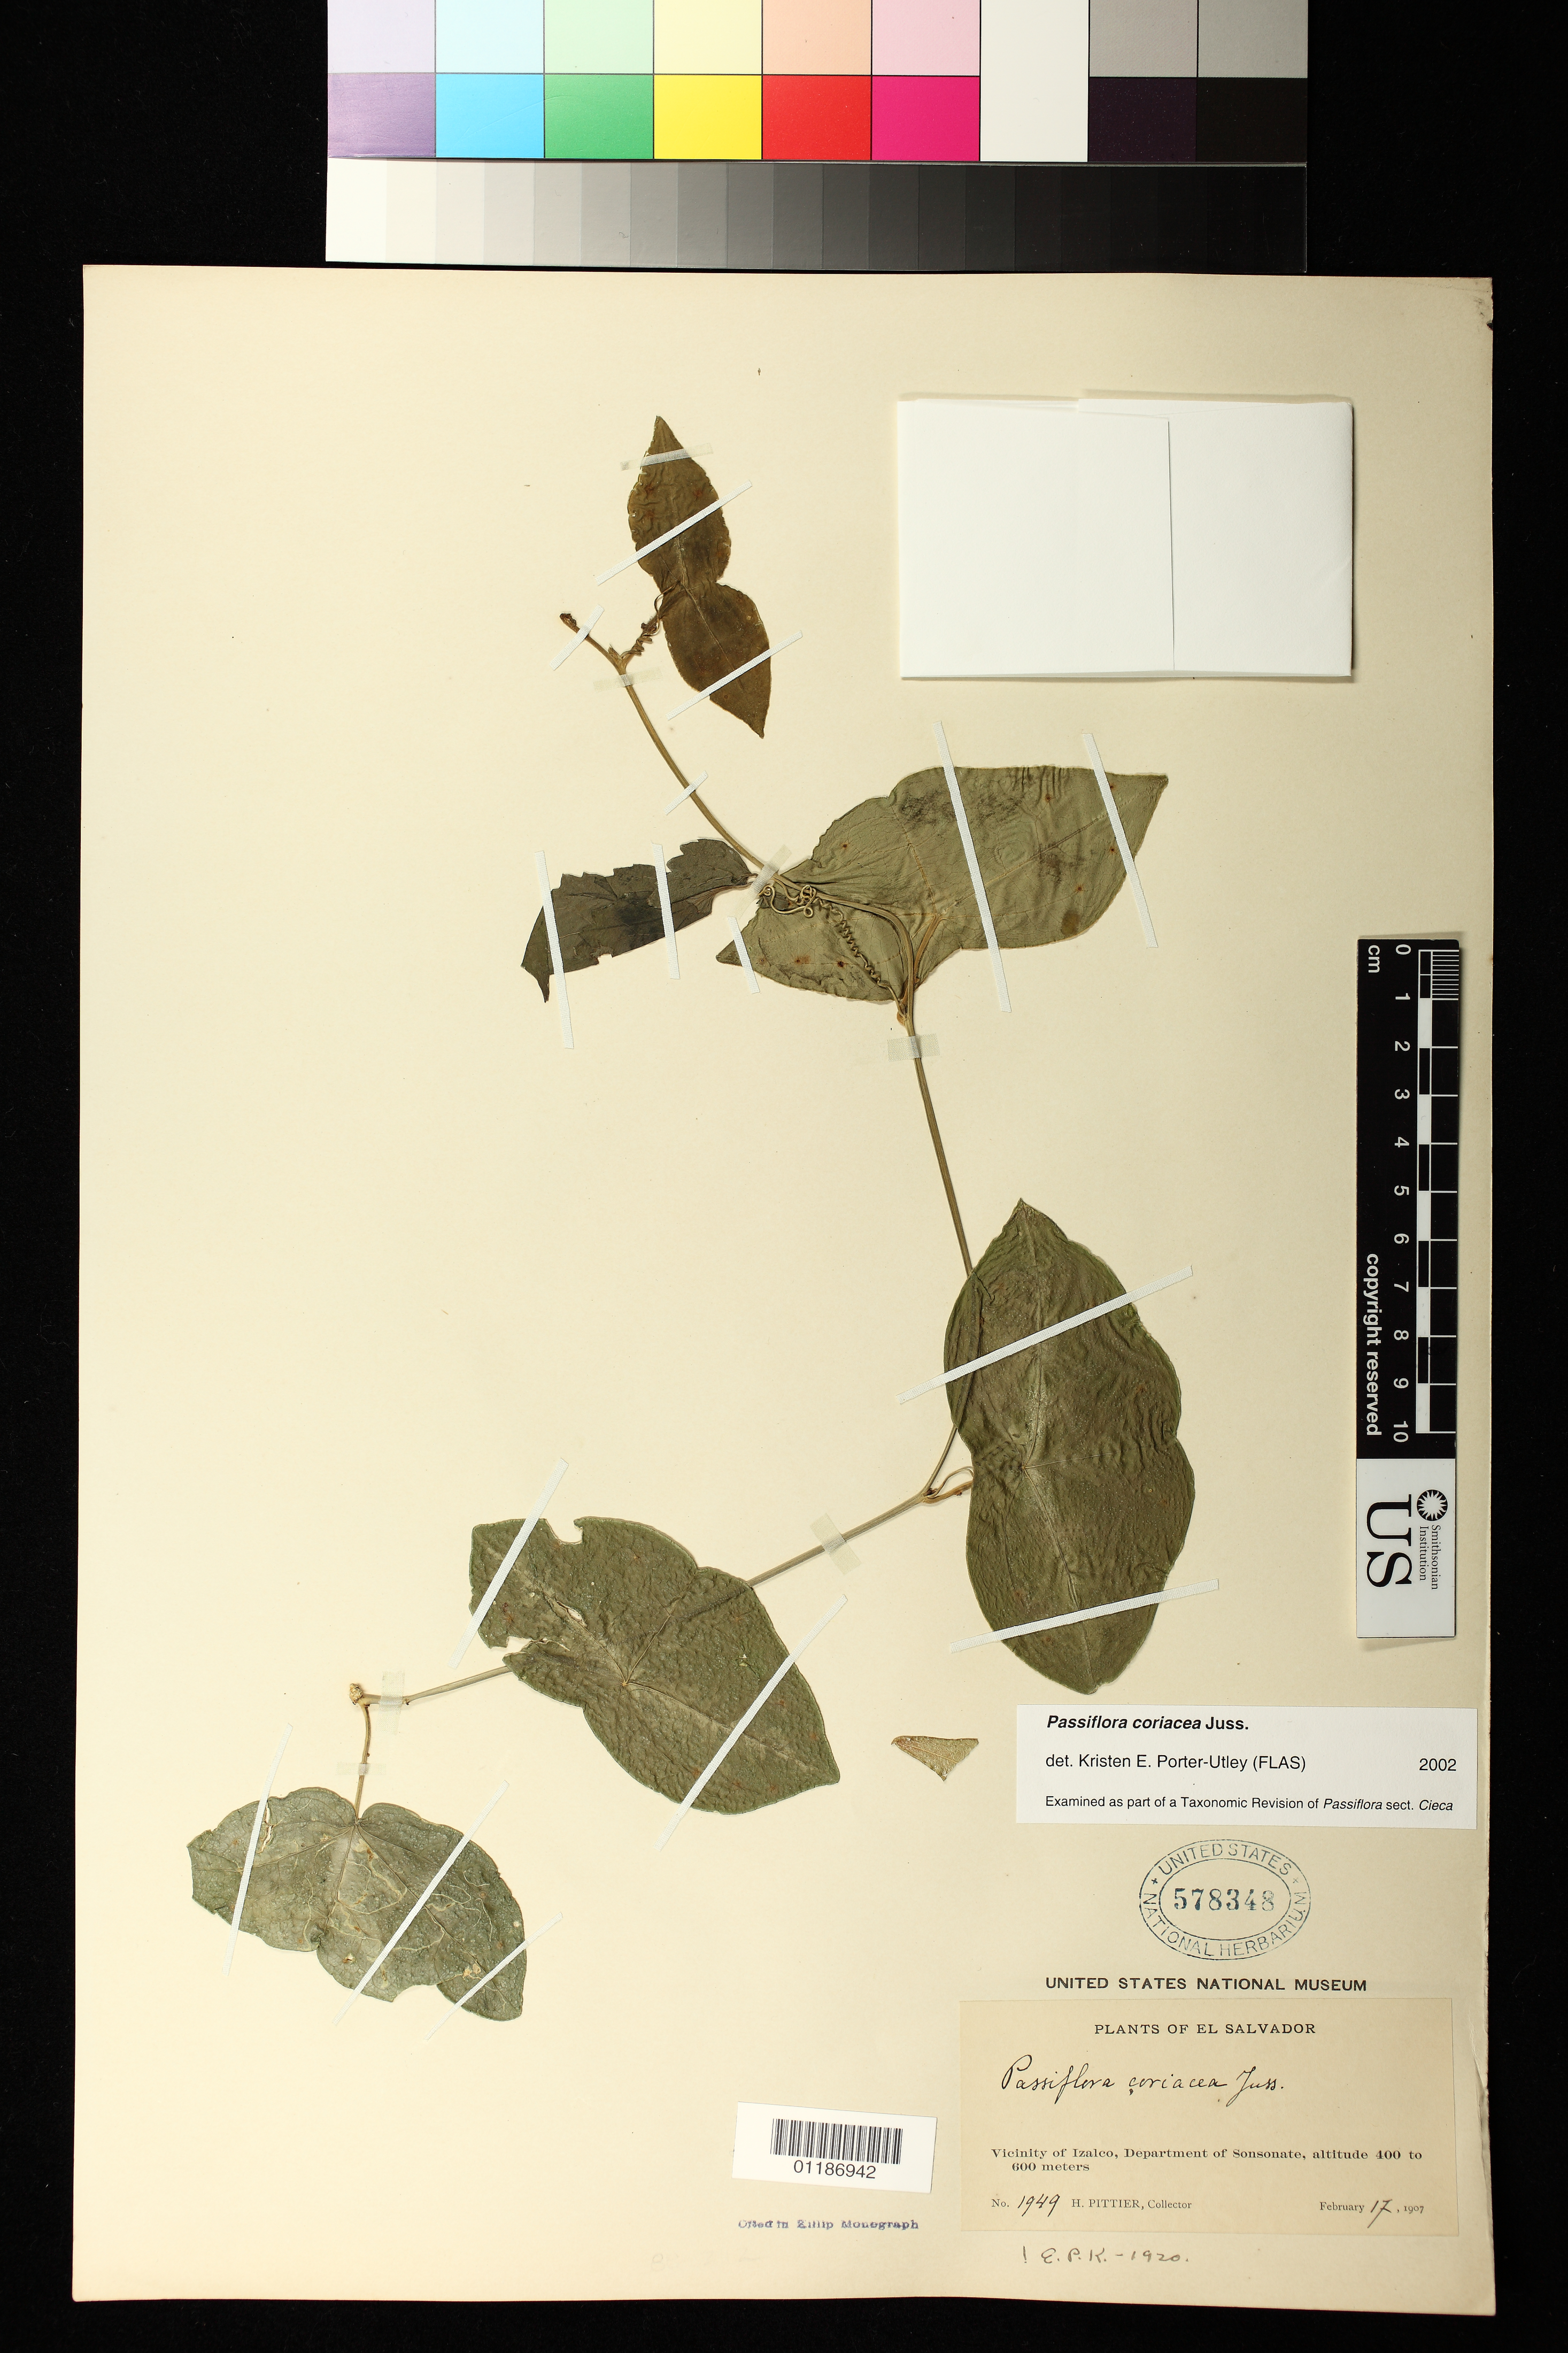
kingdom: Plantae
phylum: Tracheophyta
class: Magnoliopsida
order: Malpighiales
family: Passifloraceae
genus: Passiflora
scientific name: Passiflora coriacea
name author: A. Juss.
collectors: H. F. Pittier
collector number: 1949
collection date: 1907-02-17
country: El Salvador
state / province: Sonsonate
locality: Vicinity of Izalco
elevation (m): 400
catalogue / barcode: US 578348